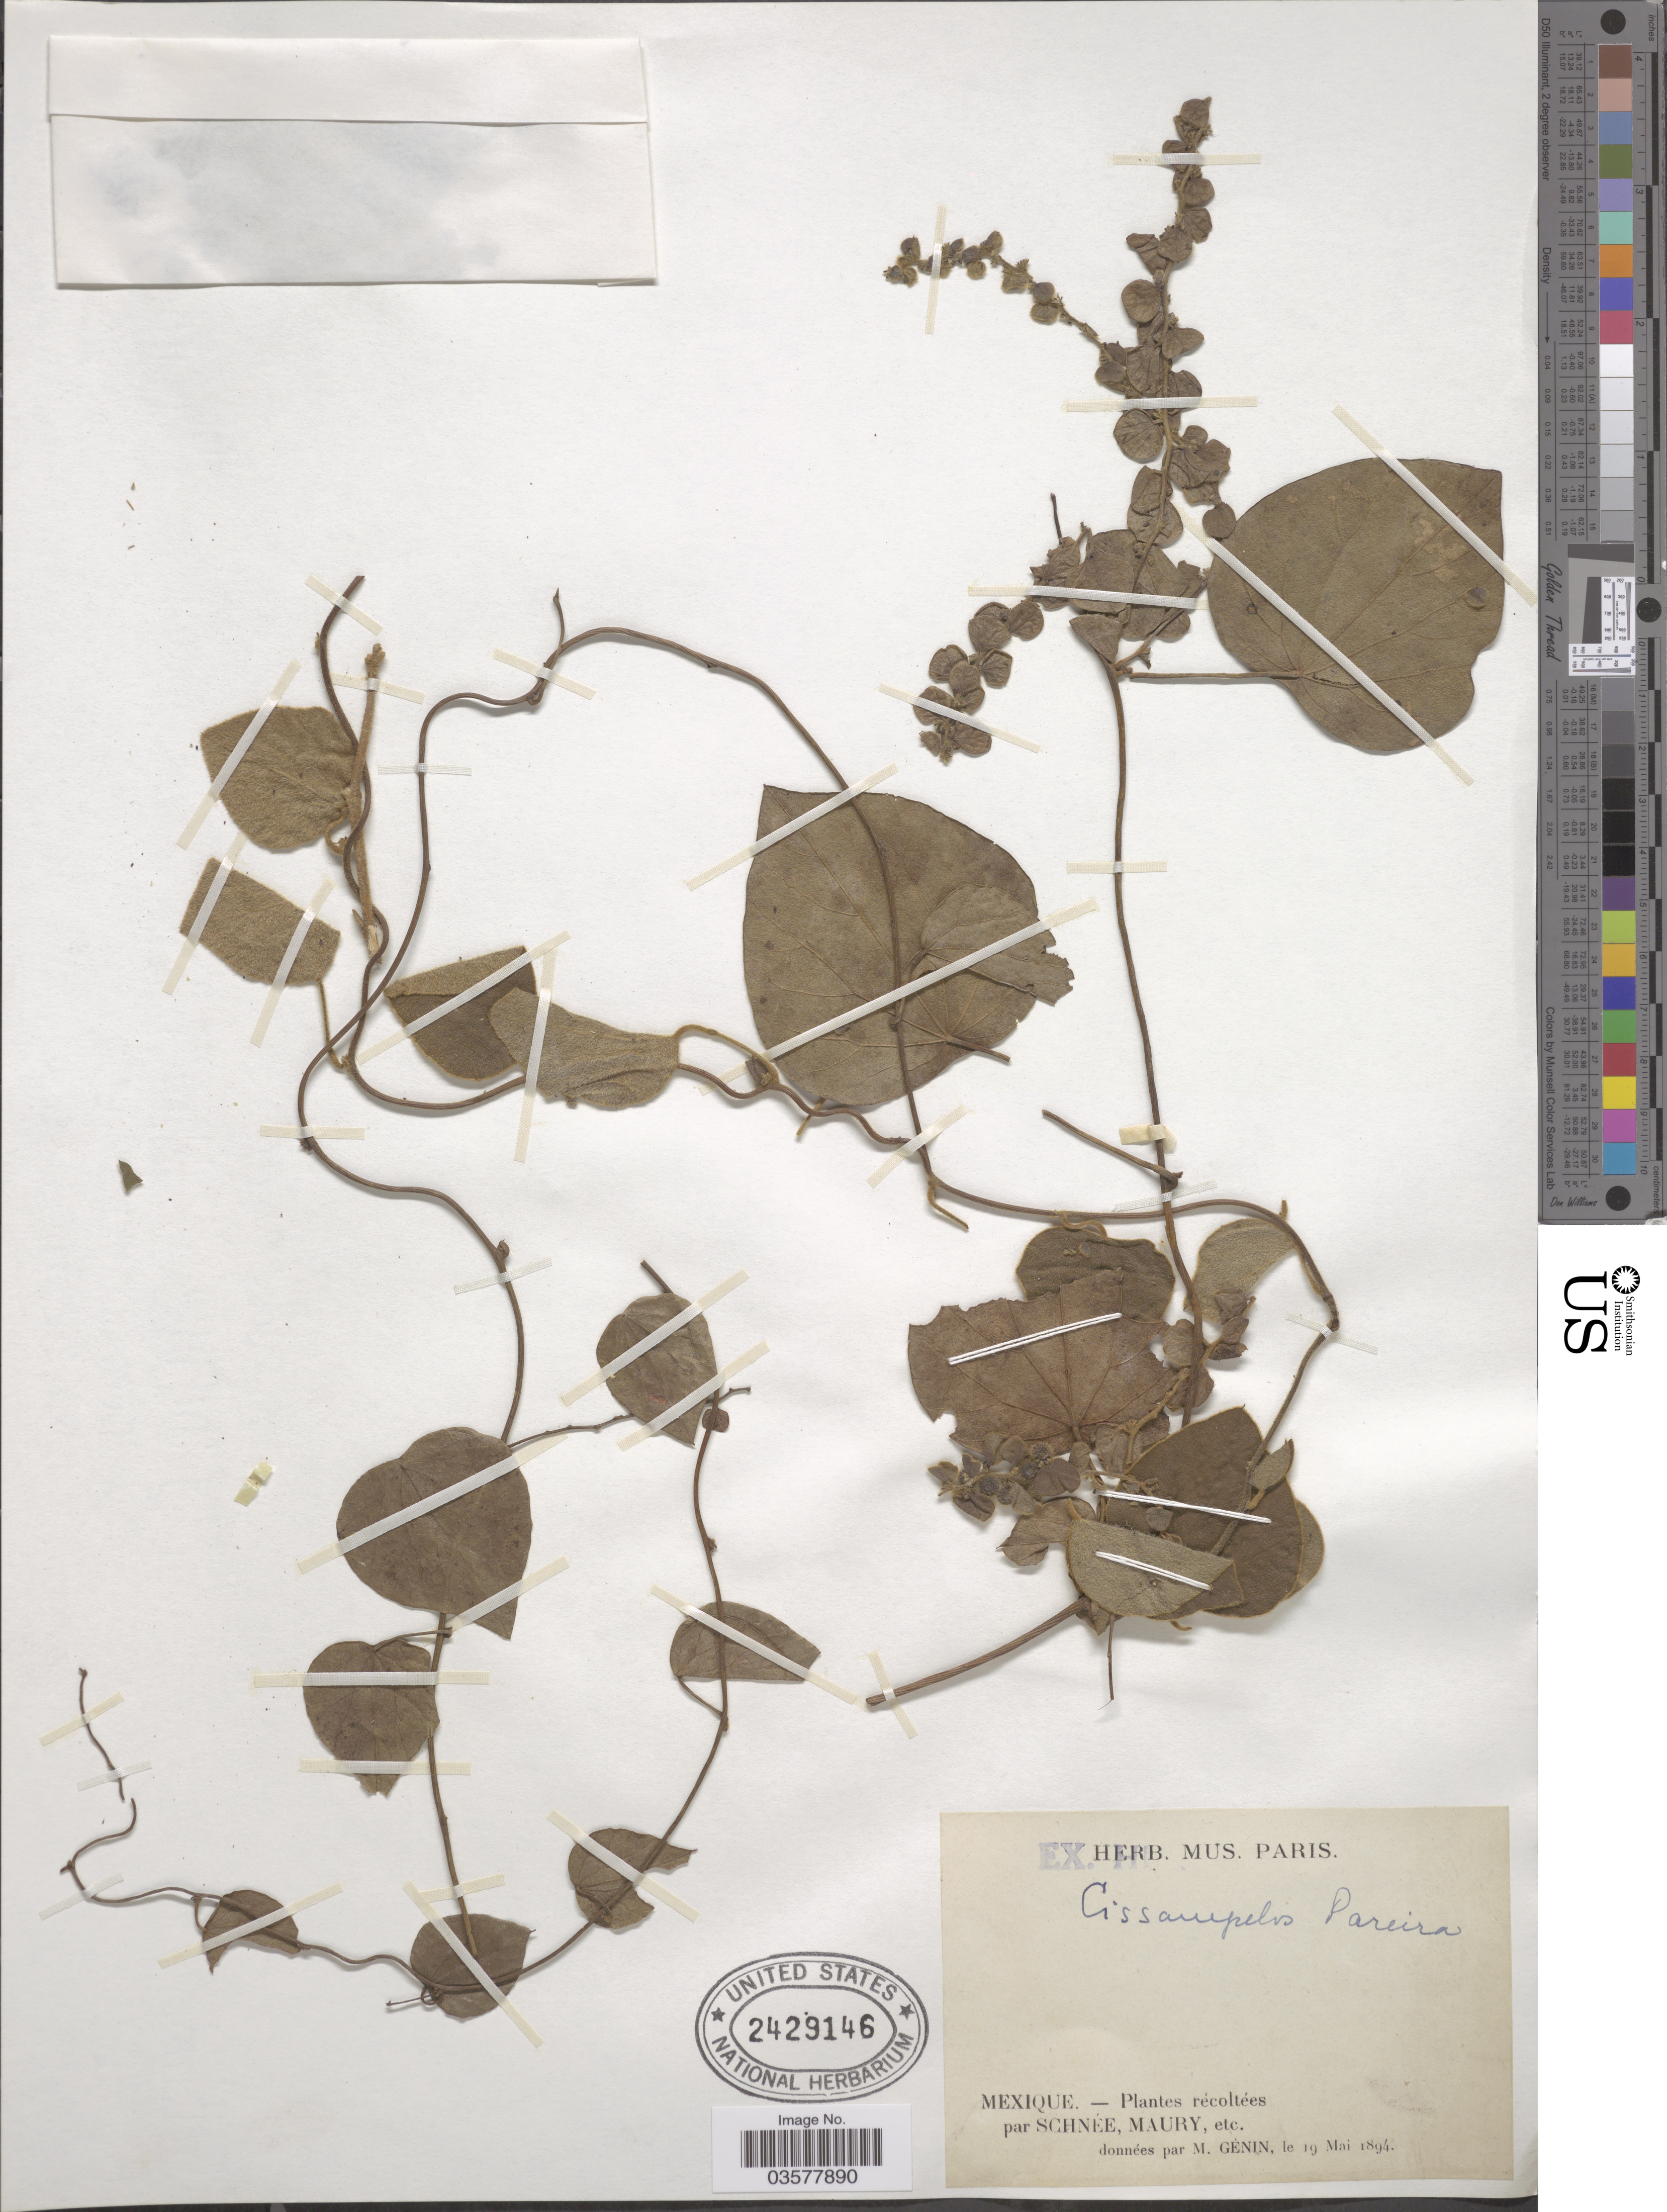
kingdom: Plantae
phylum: Tracheophyta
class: Magnoliopsida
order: Ranunculales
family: Menispermaceae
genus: Cissampelos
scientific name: Cissampelos pareira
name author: L.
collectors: M. Genin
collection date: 1894-05-19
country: Mexico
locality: Récoltées par Schnée, Maury.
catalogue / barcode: US 2429146